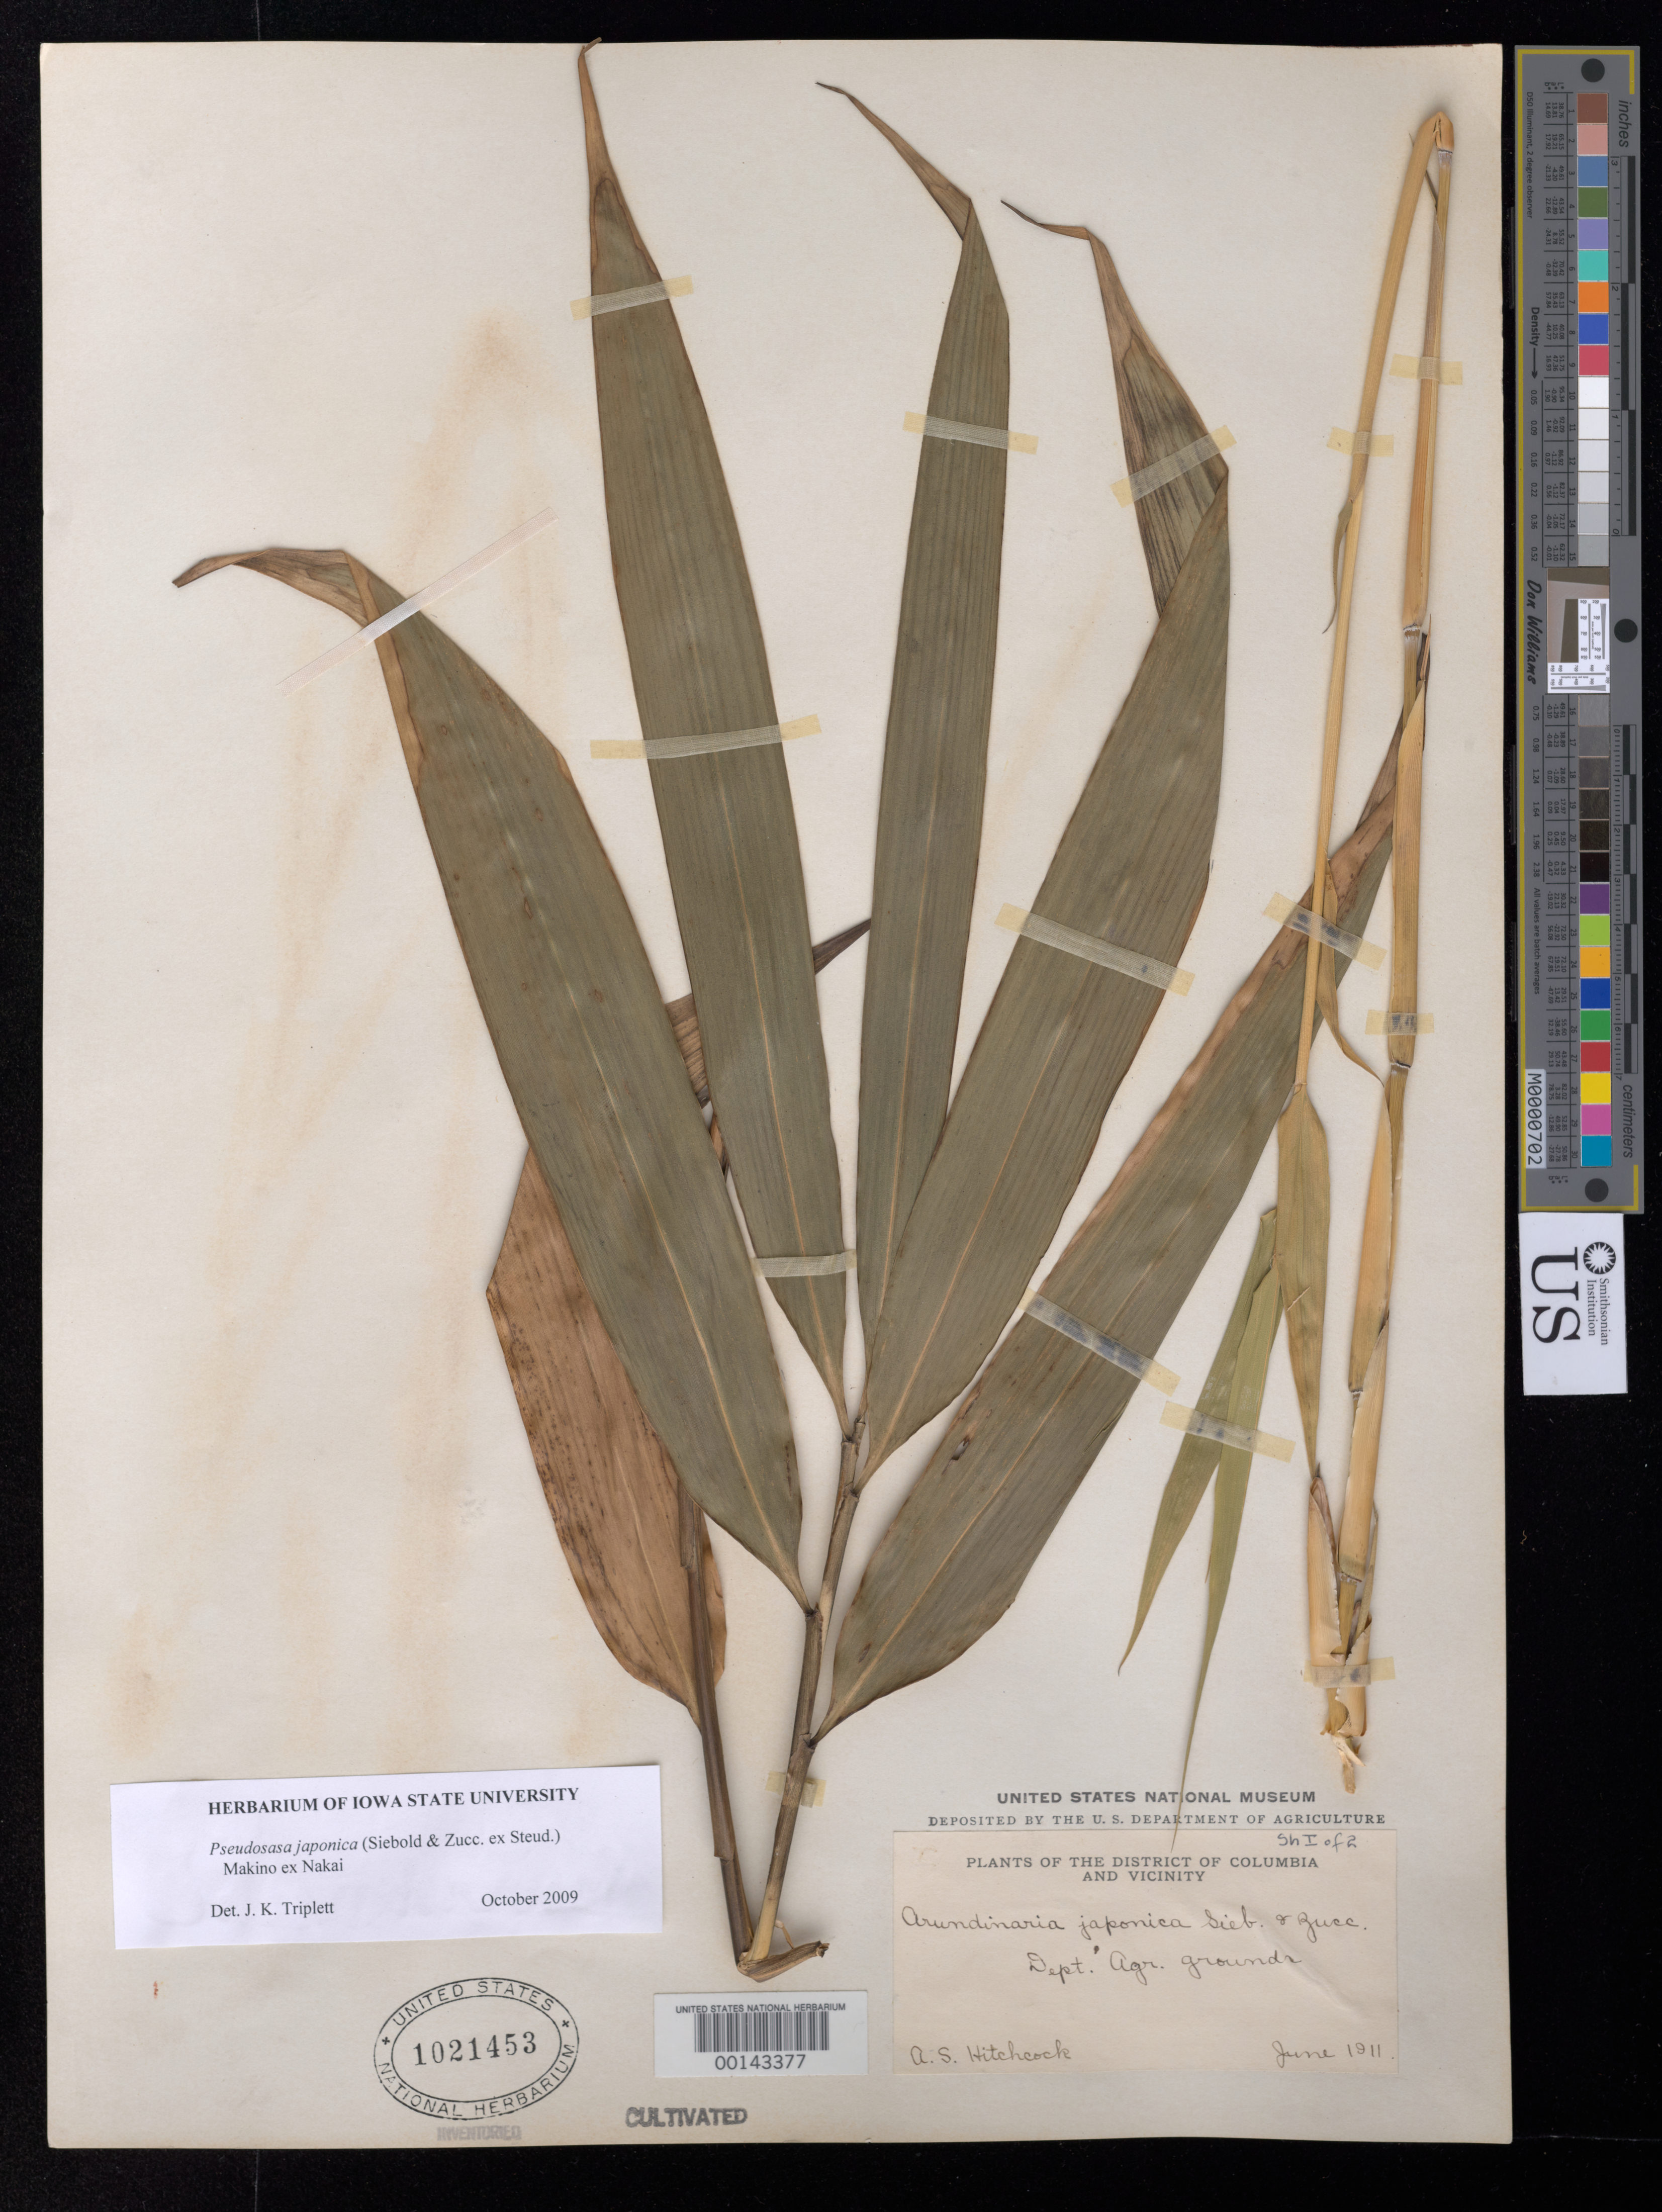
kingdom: Plantae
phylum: Tracheophyta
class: Liliopsida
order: Poales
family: Poaceae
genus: Pseudosasa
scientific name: Pseudosasa japonica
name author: (Siebold & Zucc. ex Steud.) Makino ex Nakai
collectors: A. S. Hitchcock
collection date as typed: Jun 1911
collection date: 1911-06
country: United States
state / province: District of Columbia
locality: Dept. agric.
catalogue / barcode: US 1021453